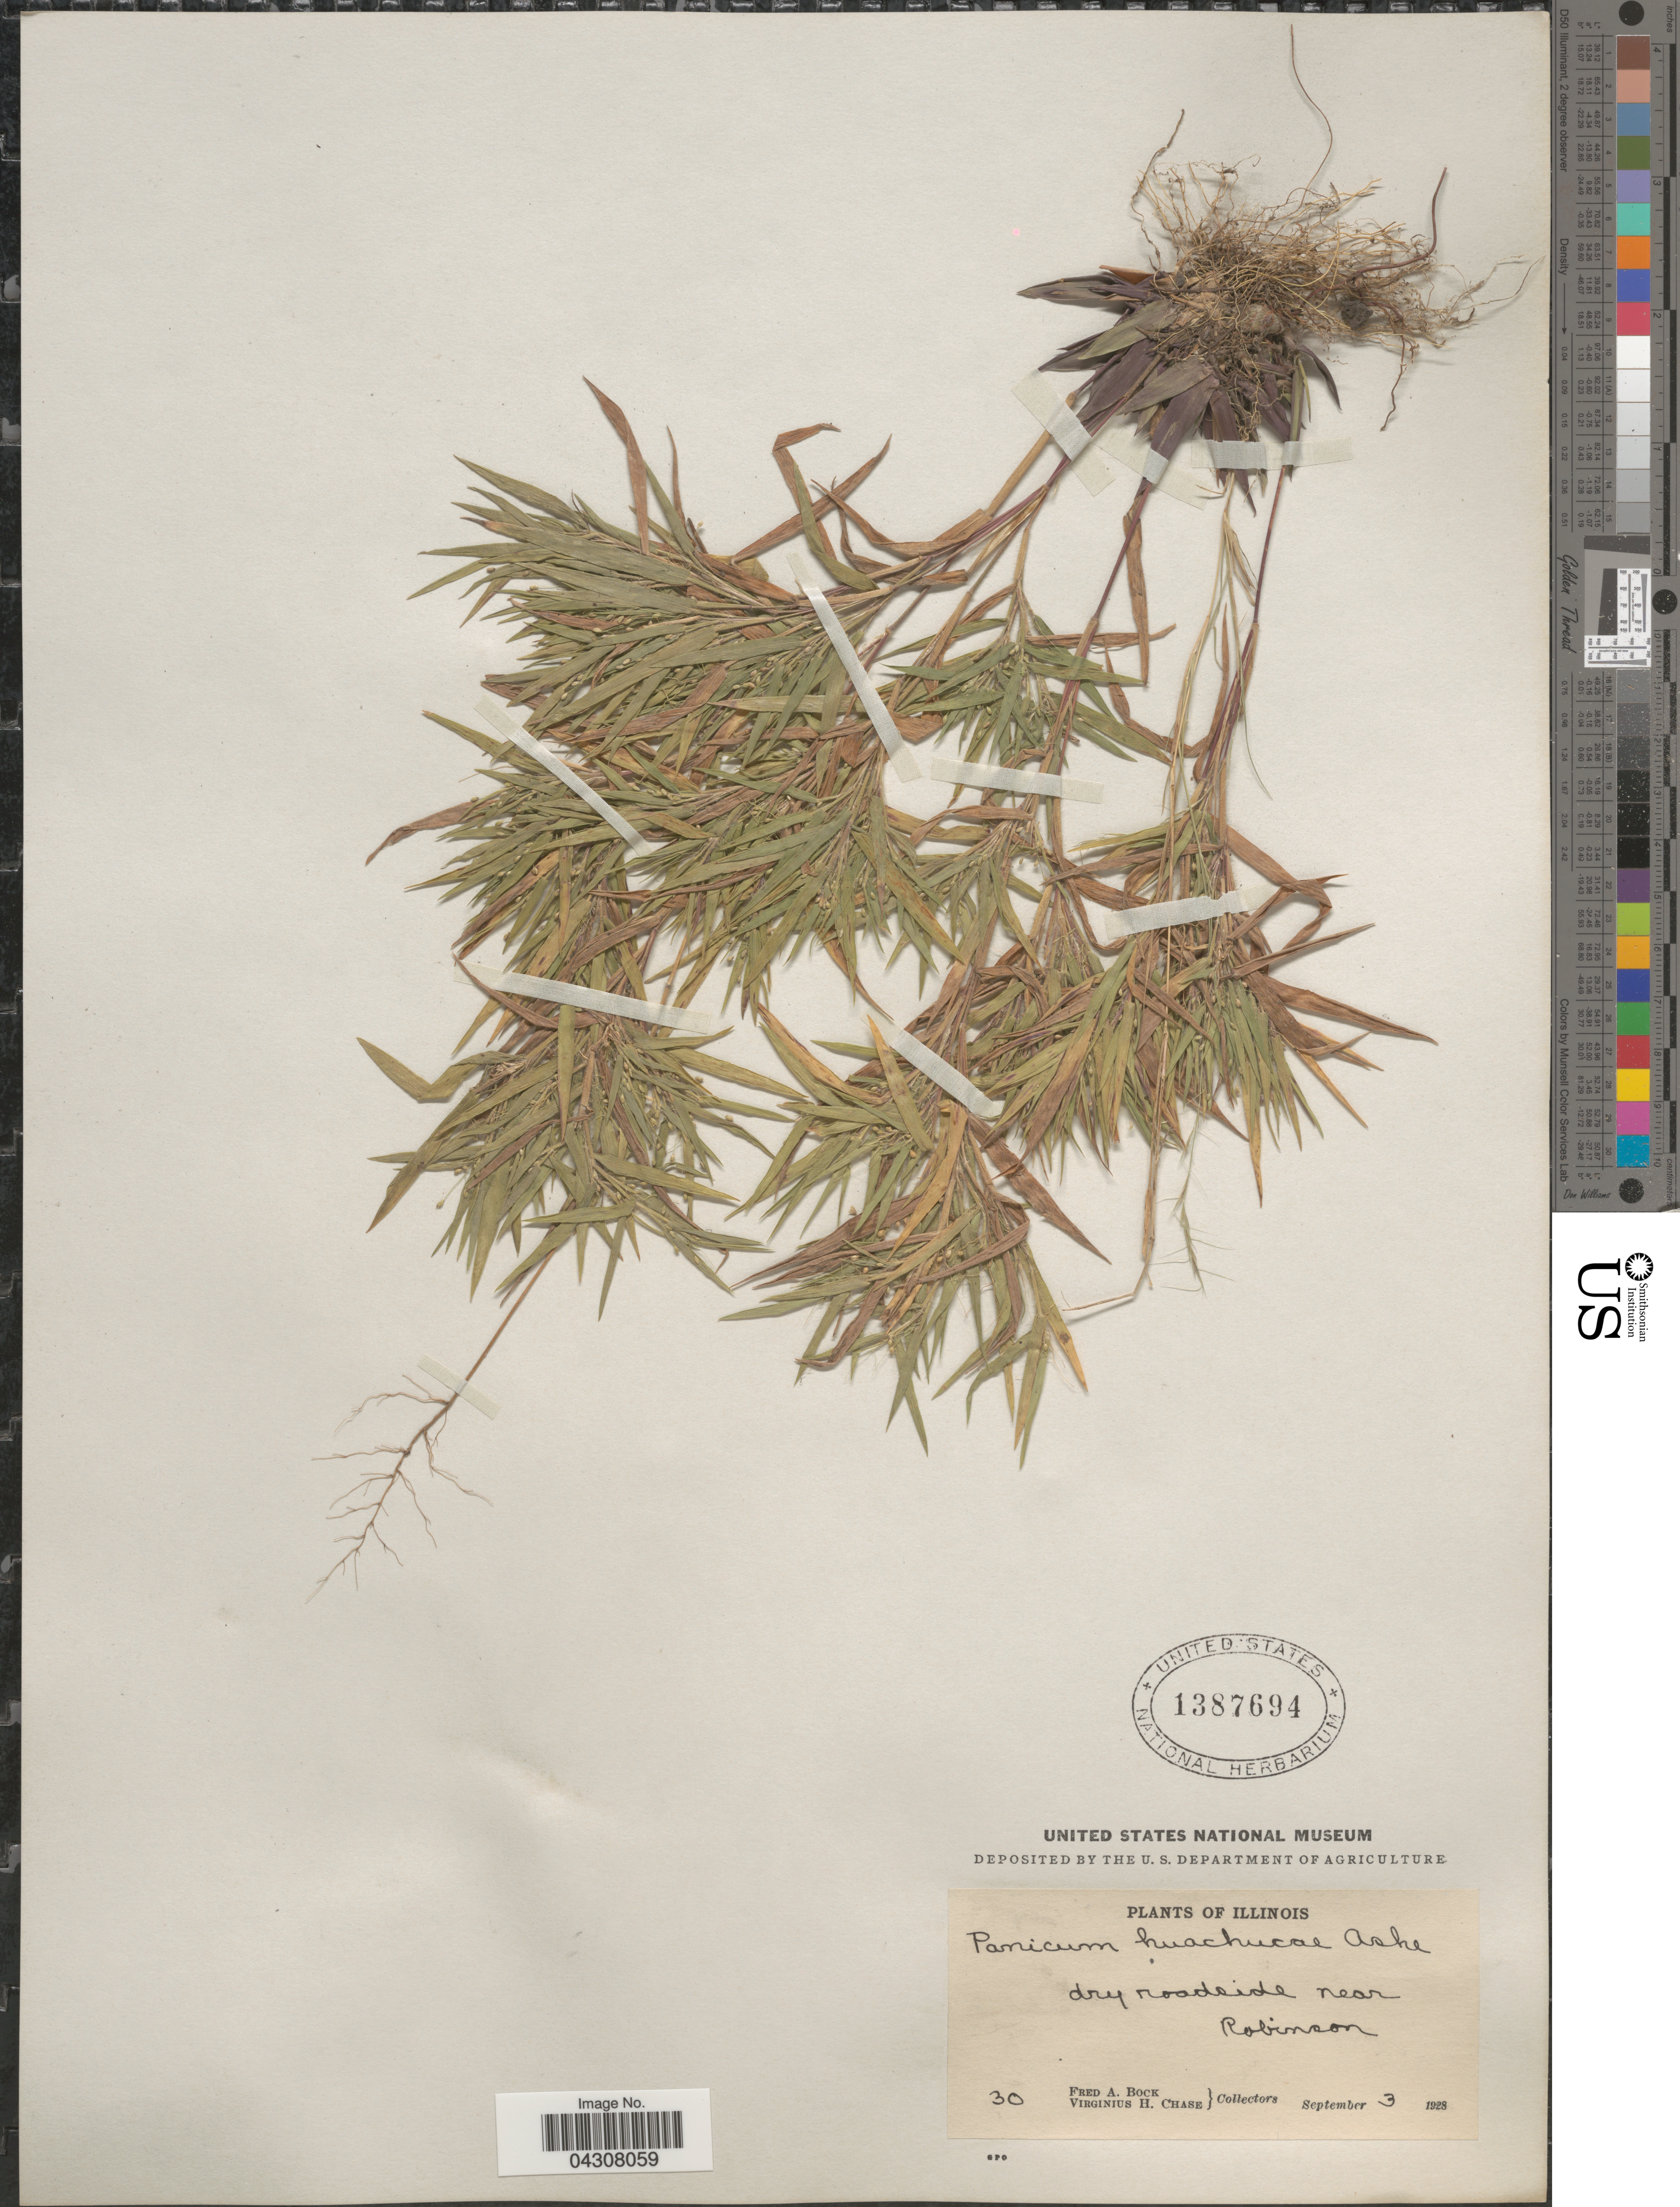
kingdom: Plantae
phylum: Tracheophyta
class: Liliopsida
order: Poales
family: Poaceae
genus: Dichanthelium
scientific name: Dichanthelium acuminatum var. acuminatum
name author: (Sw.) Gould & C.A. Clark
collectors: F. Bock & V. H. Chase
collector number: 30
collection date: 1928-09-03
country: United States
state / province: Illinois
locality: Dry roadside near Robinson.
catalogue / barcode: US 1387694